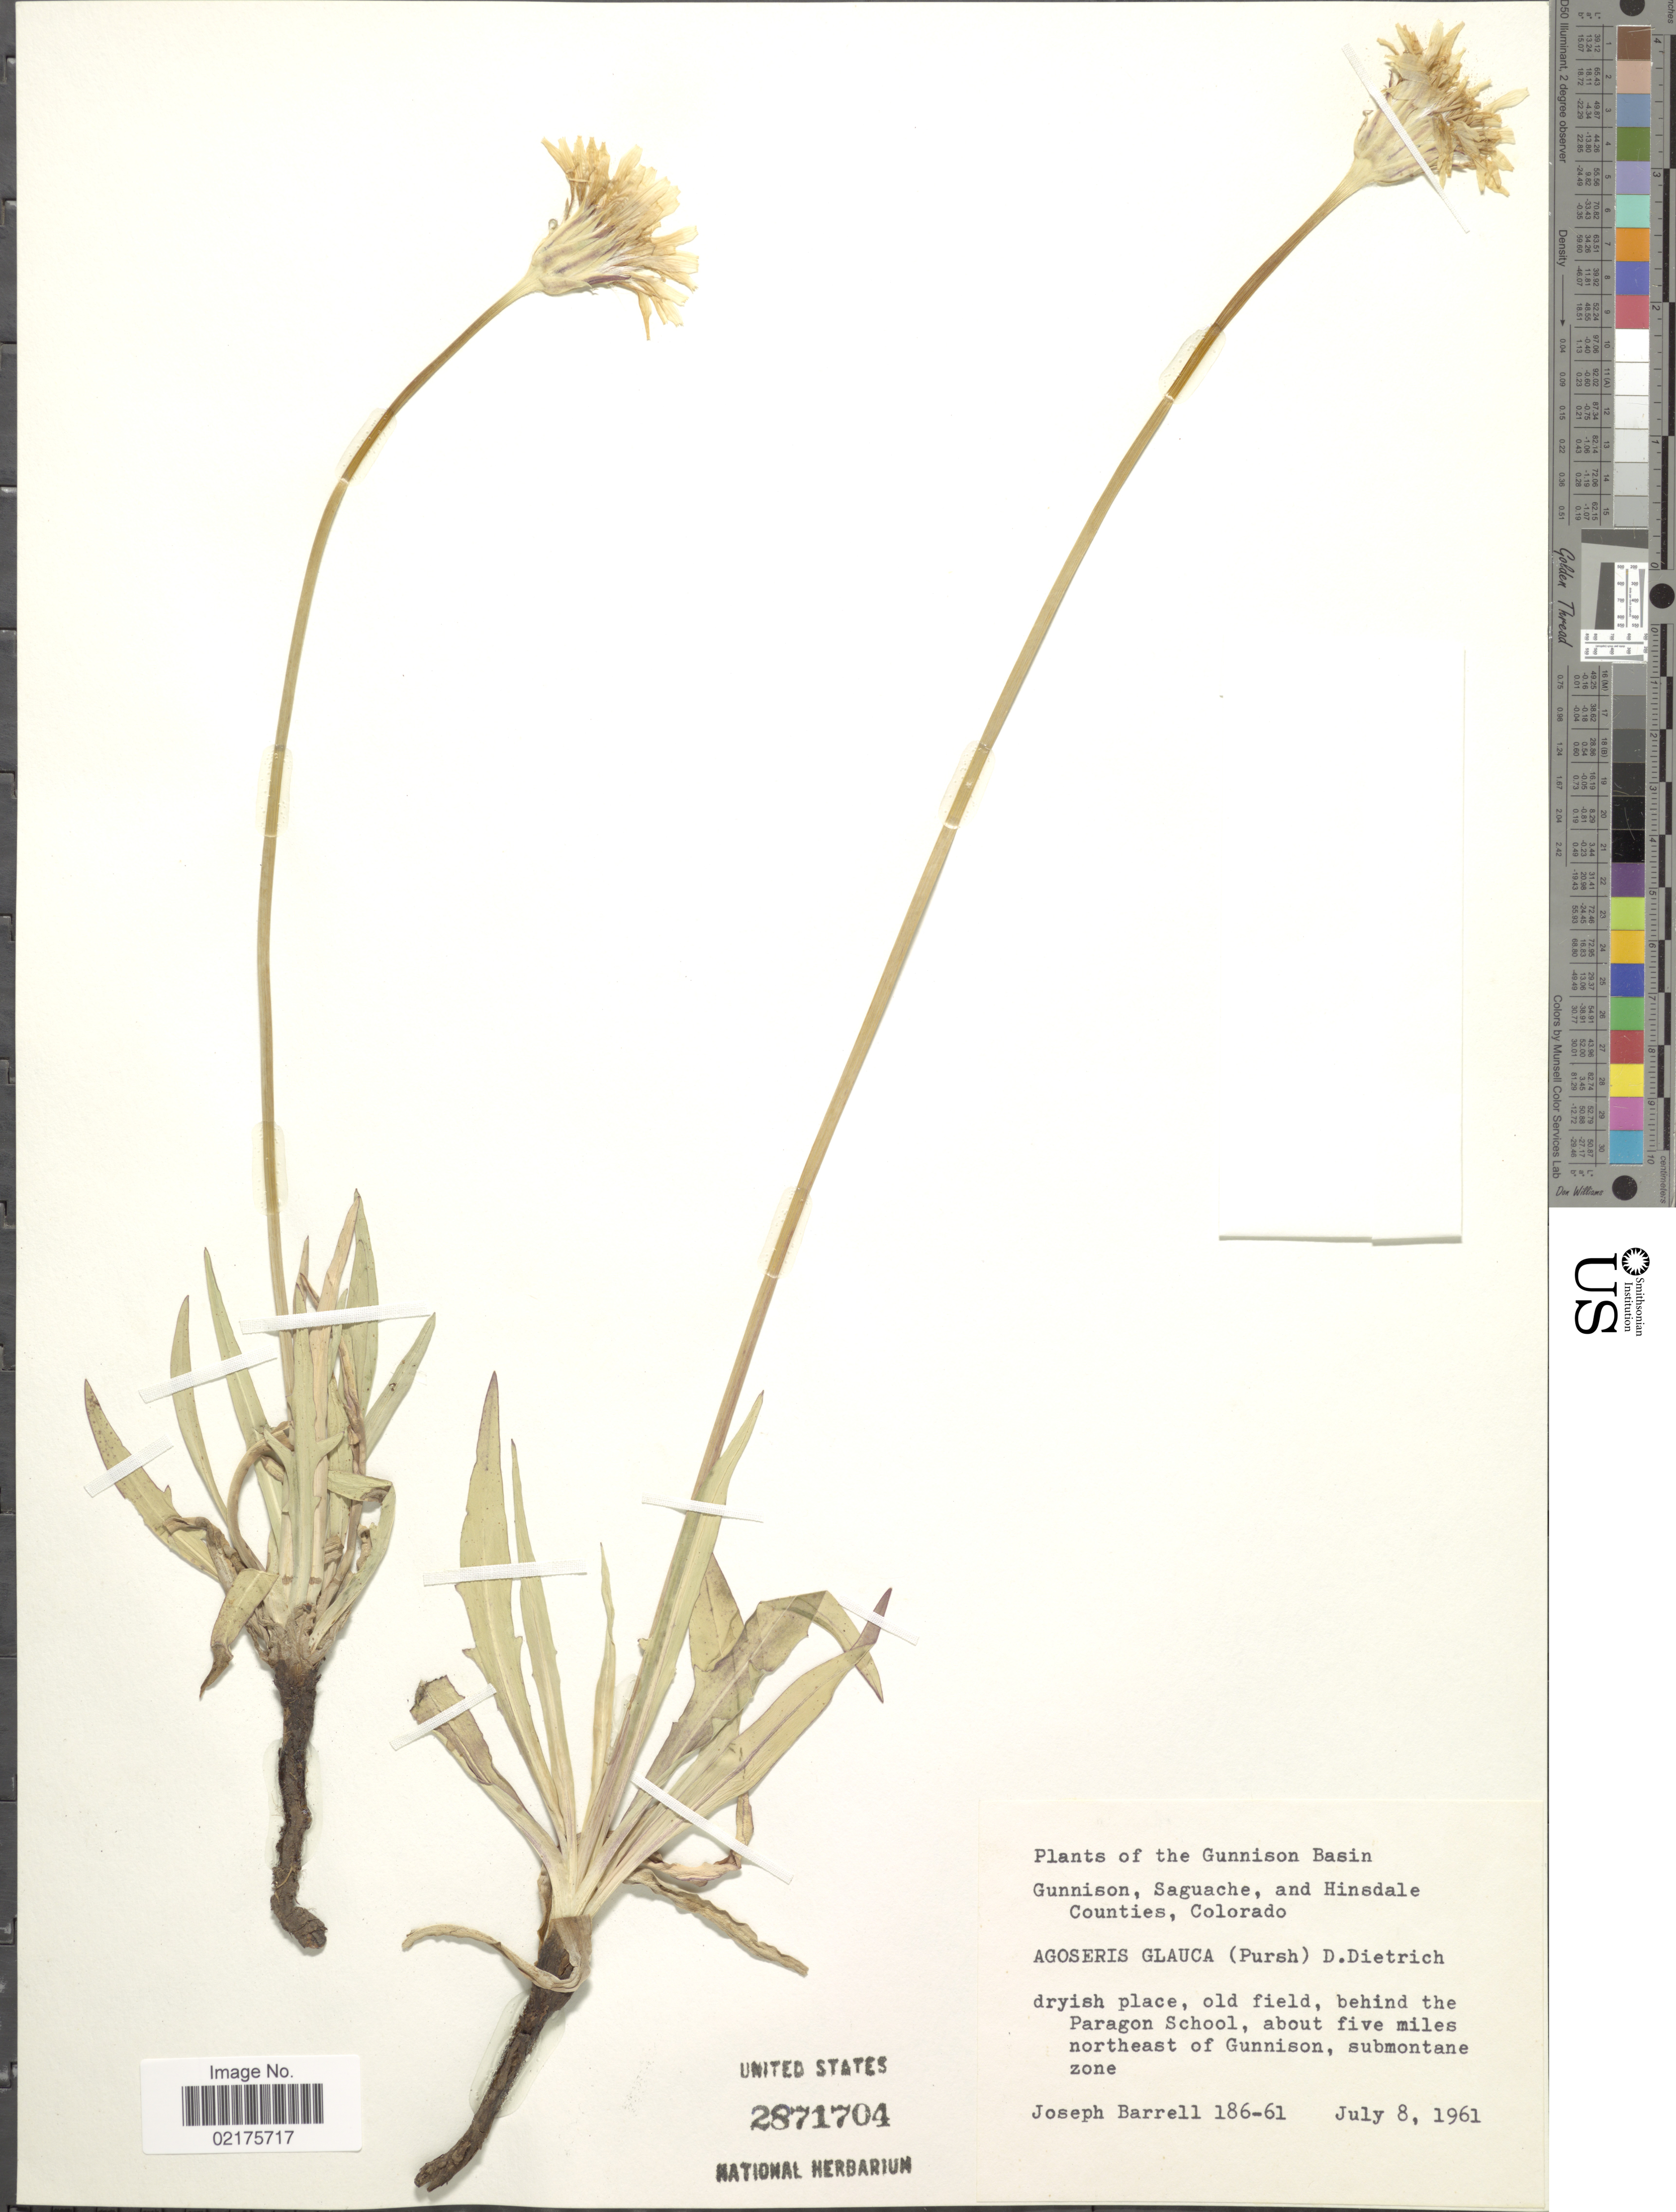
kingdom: Plantae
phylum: Tracheophyta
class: Magnoliopsida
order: Asterales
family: Asteraceae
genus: Agoseris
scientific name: Agoseris glauca var. glauca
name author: (Pursh) Raf.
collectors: J. Barrell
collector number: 186-61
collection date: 1961-07-08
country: United States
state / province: Colorado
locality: The Gunnison Basin, Gunnison, Saguache, and Hinsdale Counties, behind the Paragon School, about five miles northeast of Gunnison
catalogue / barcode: US 2871704